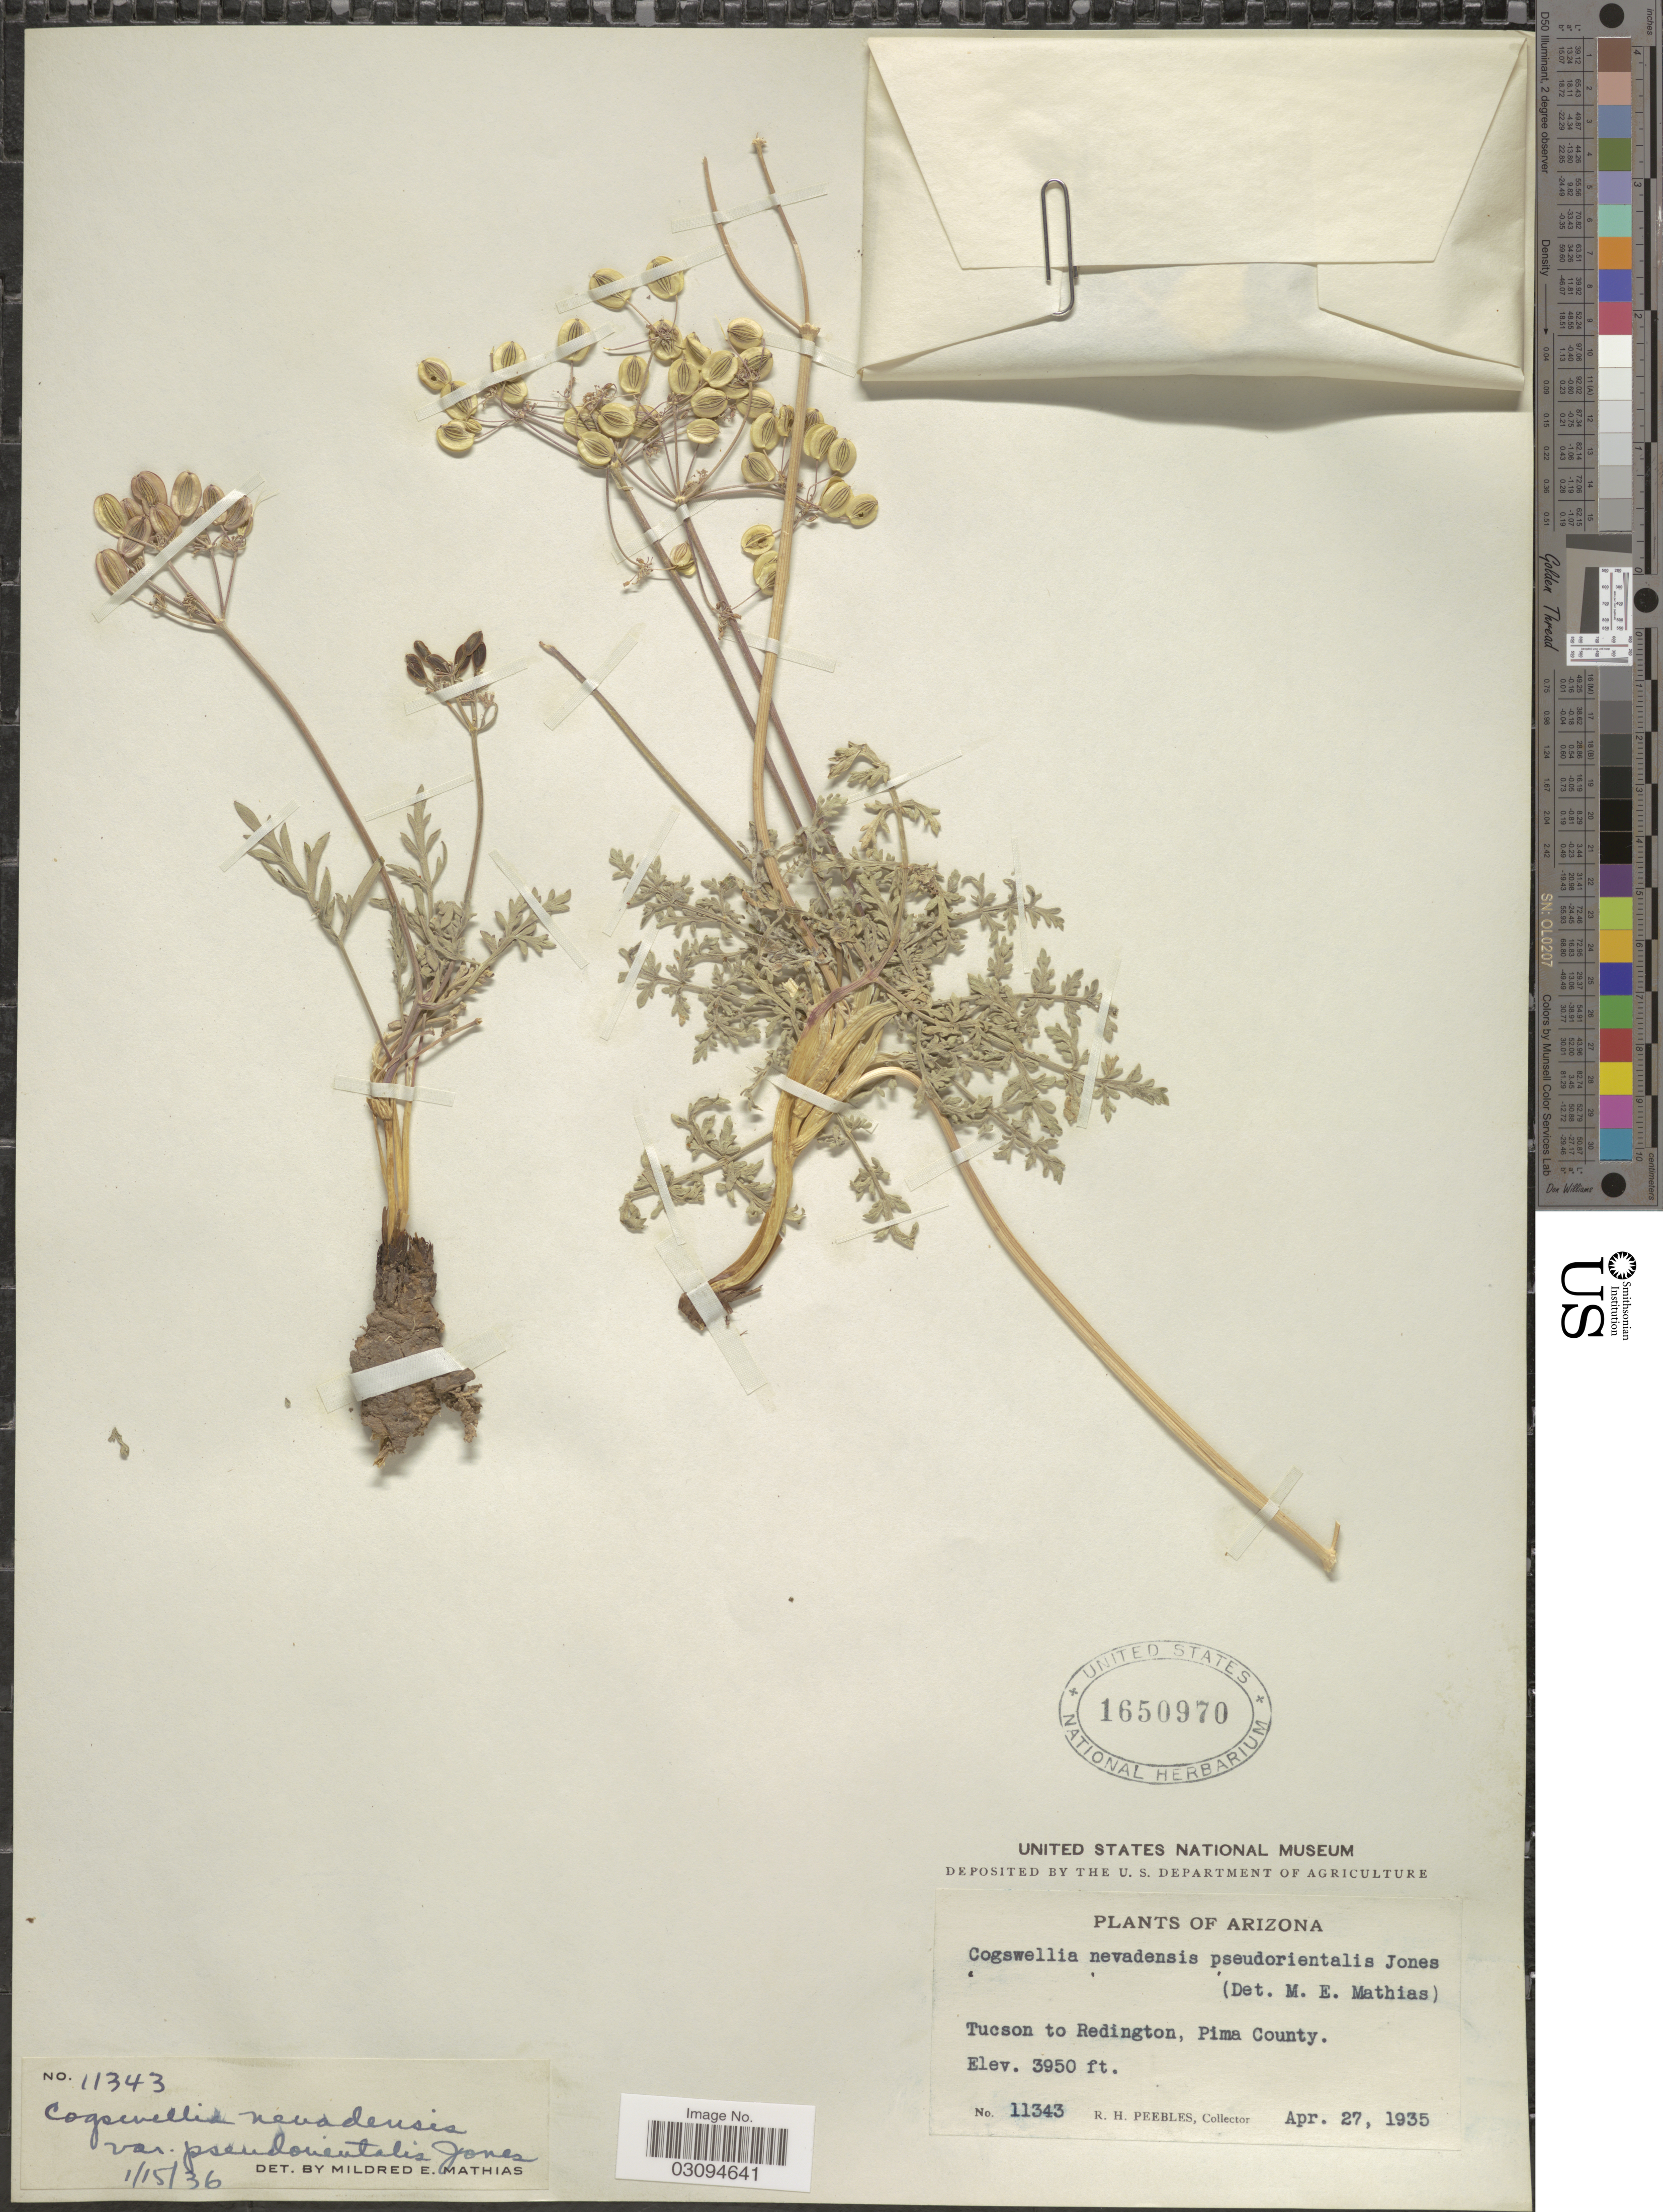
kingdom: Plantae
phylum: Tracheophyta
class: Magnoliopsida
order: Apiales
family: Apiaceae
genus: Lomatium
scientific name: Lomatium nevadense var. pseudorientale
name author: (M.E. Jones) Munz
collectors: R. H. Peebles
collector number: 11343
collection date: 1935-04-27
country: United States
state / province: Arizona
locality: Tucson to Redington, Pima County.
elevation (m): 1204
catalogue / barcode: US 1650970